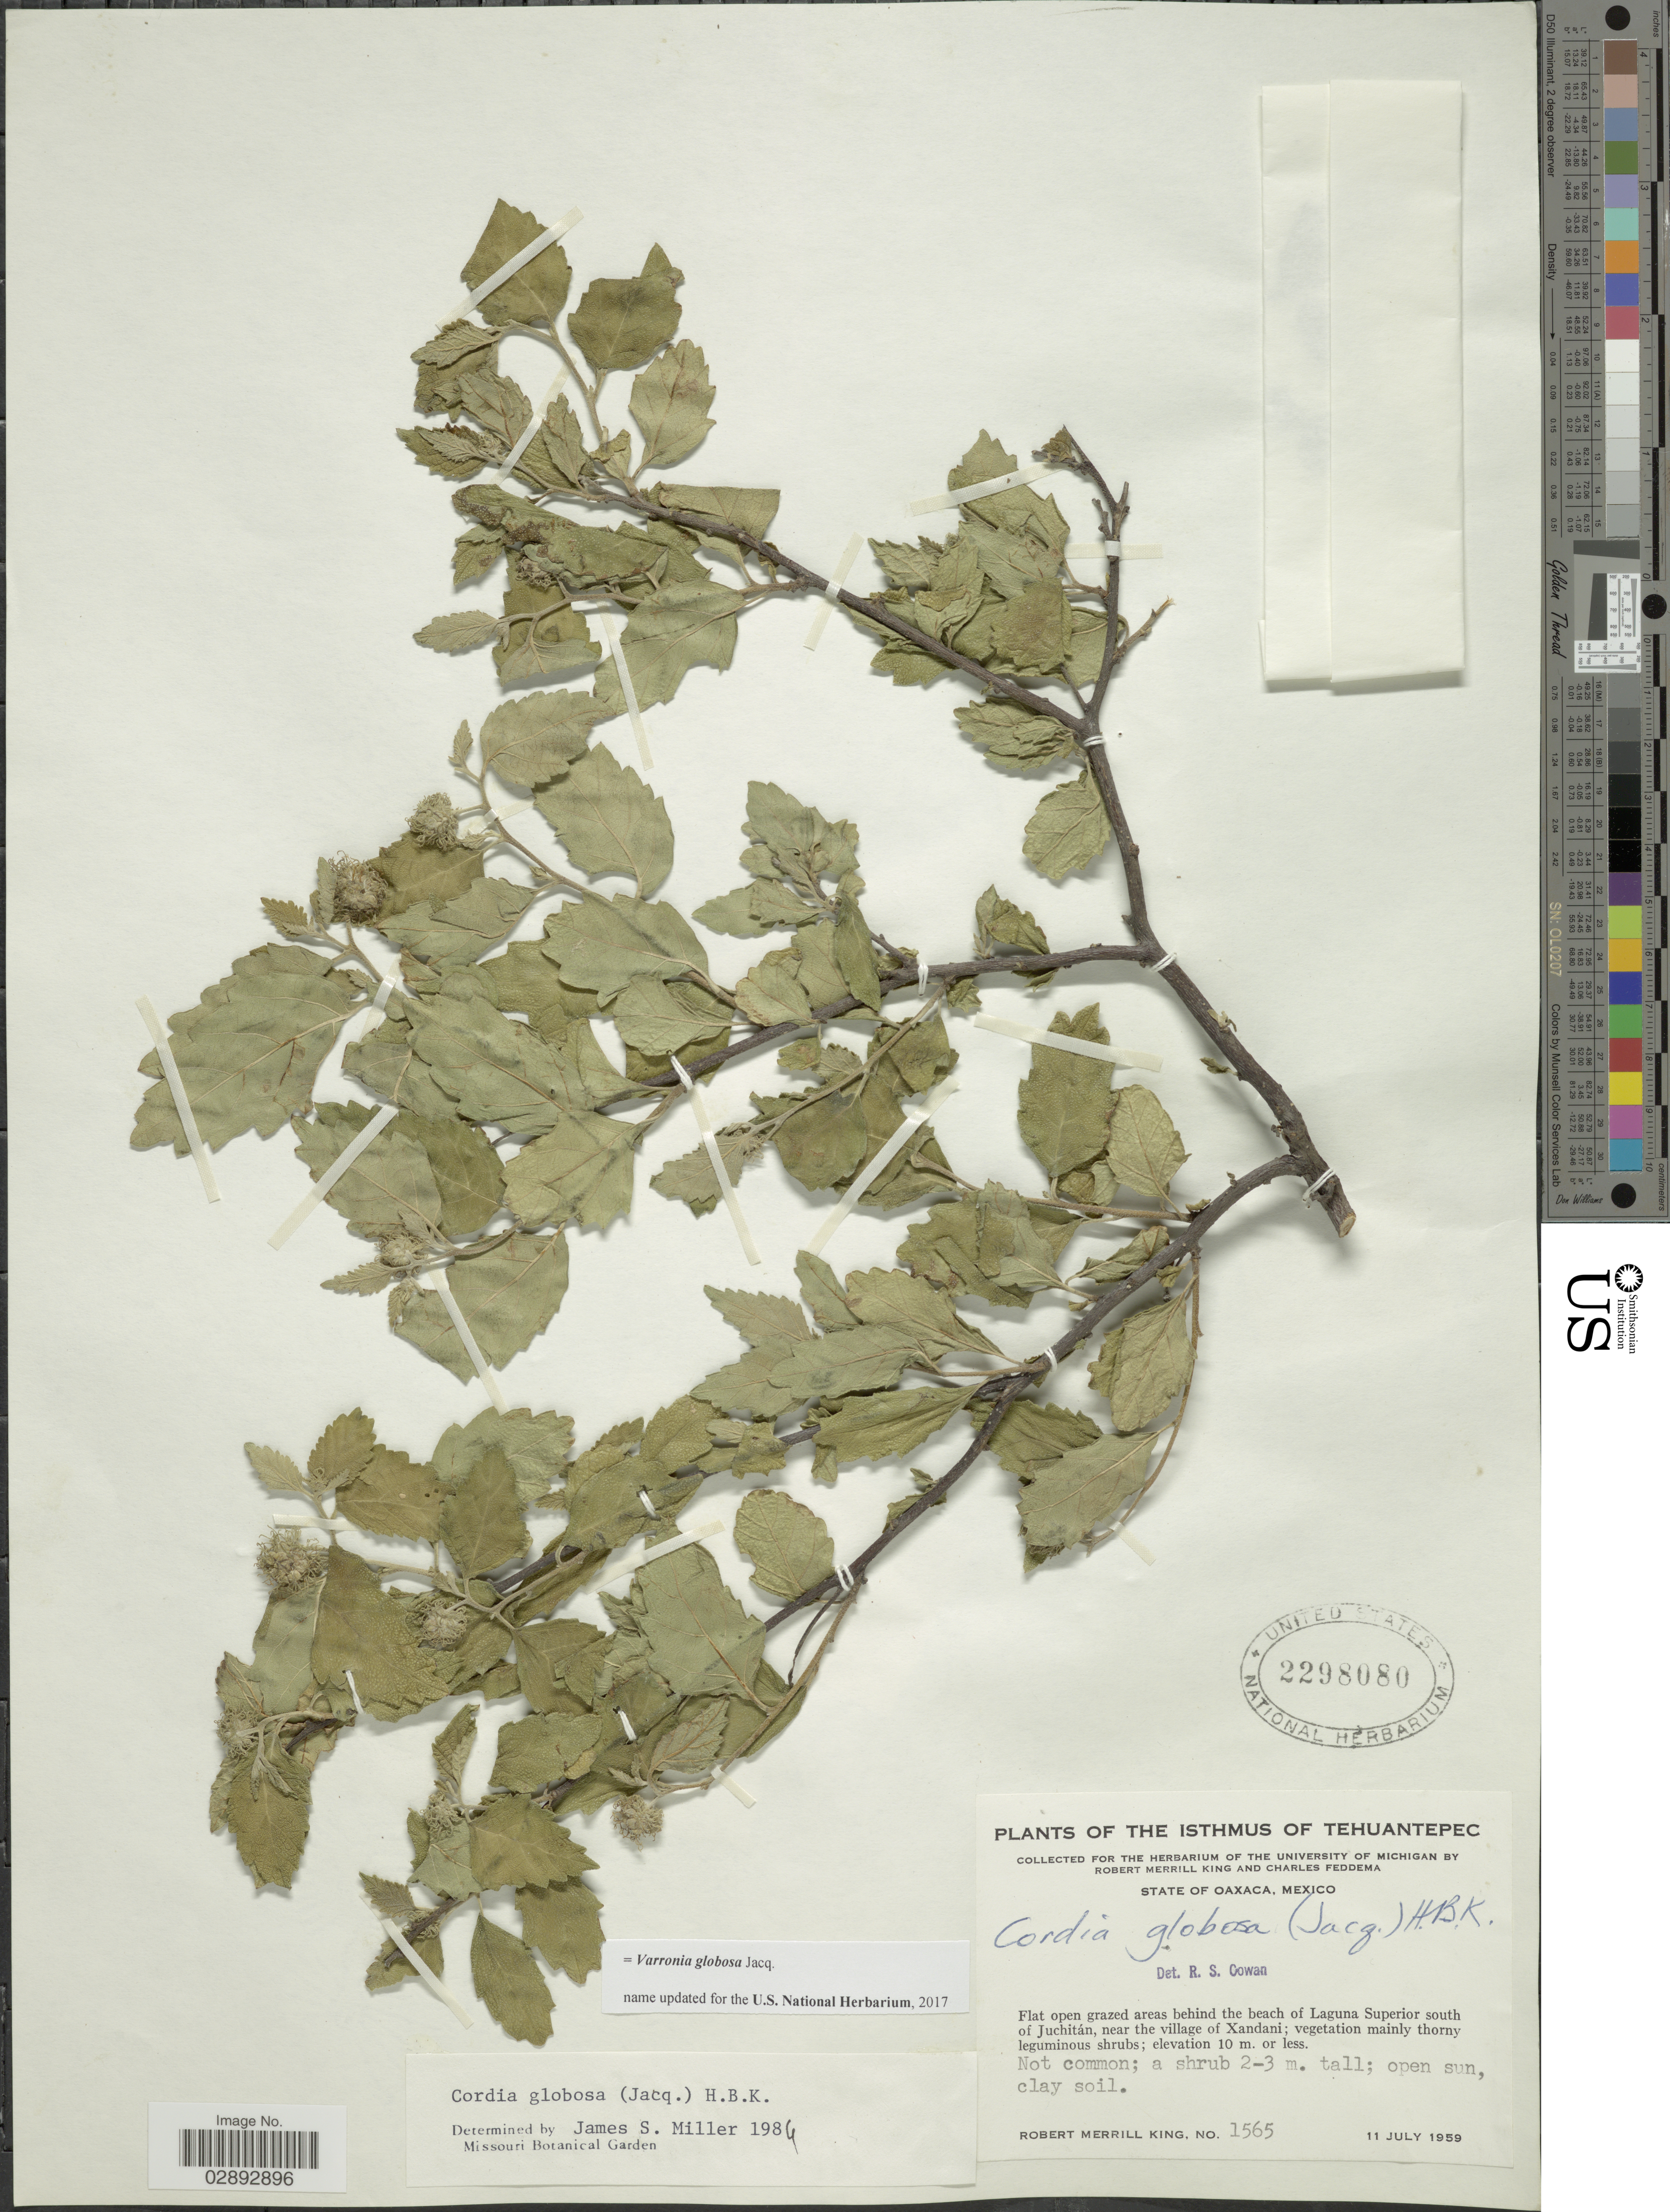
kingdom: Plantae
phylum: Tracheophyta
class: Magnoliopsida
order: Boraginales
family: Cordiaceae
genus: Varronia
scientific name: Varronia globosa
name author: Jacq.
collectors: R. M. King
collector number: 1565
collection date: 1959-07-11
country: Mexico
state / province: Oaxaca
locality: Isthmus of Tehuantepec. State of Oaxaca. Flat open grazed areas bhind the beach of Laguna Superior south of Juchitán, near the village of Xandani.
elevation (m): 10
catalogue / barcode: US 2298080